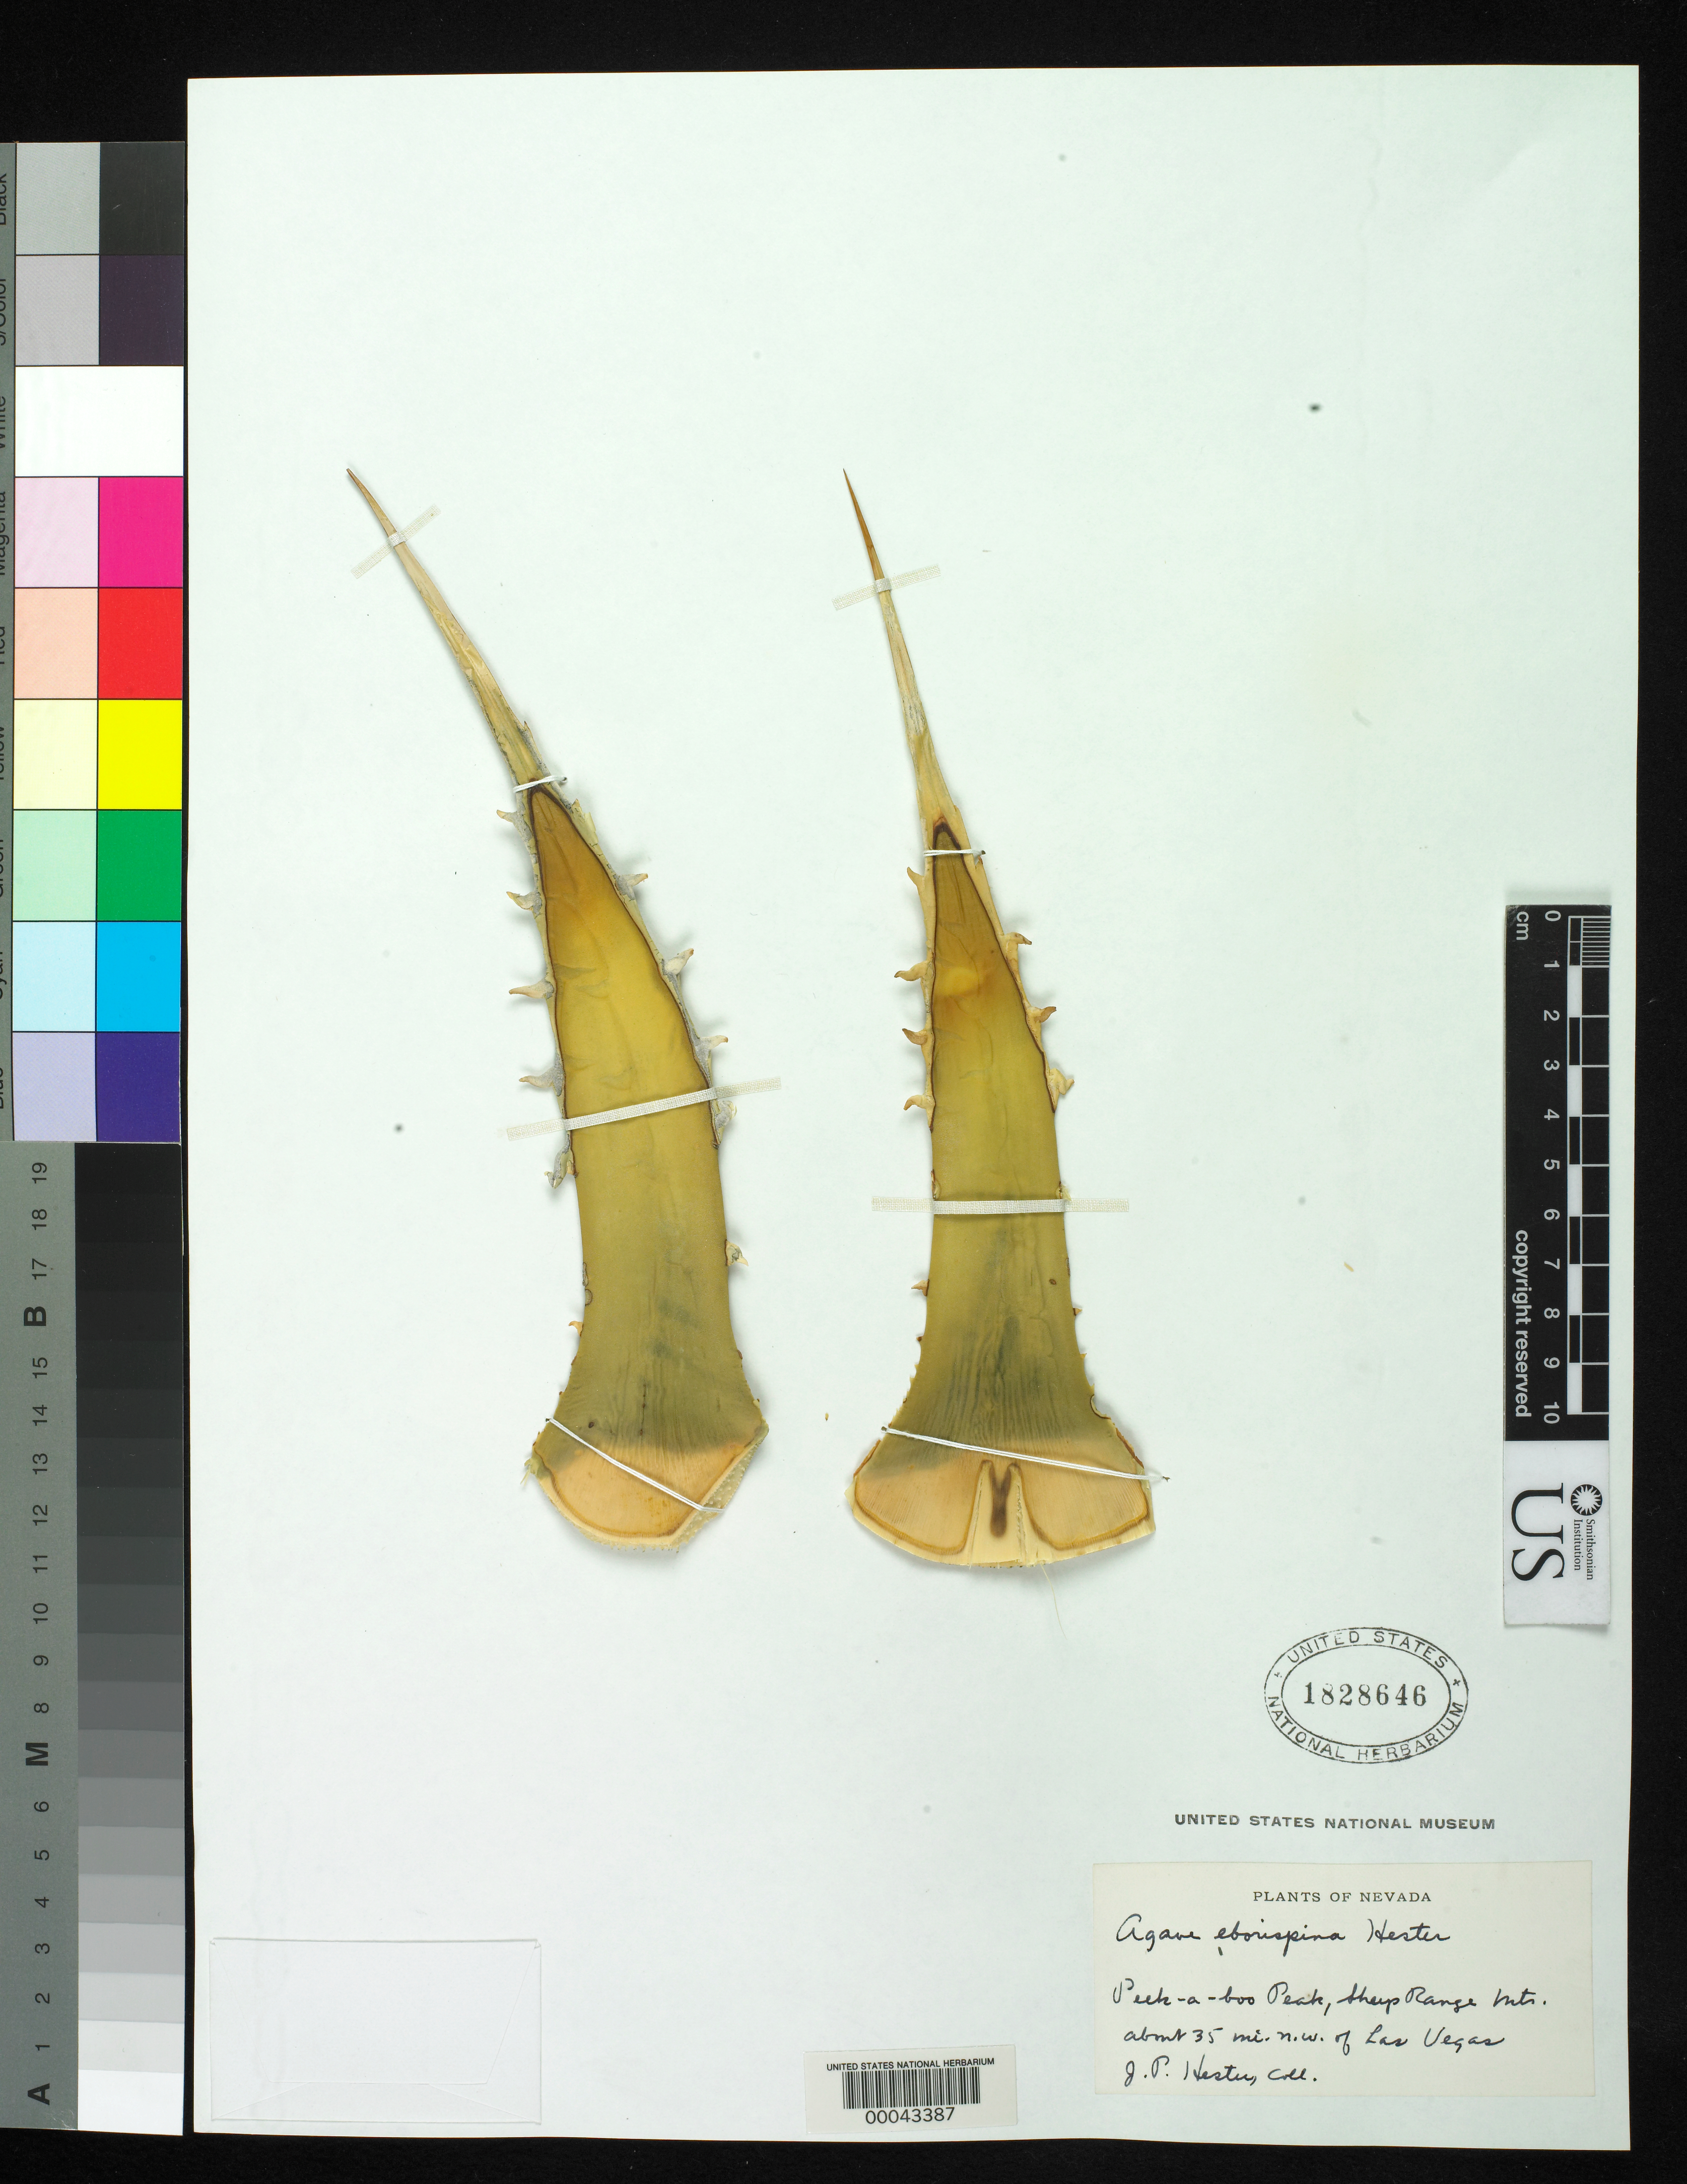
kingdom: Plantae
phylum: Tracheophyta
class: Liliopsida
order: Asparagales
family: Asparagaceae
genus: Agave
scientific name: Agave utahensis var. eborispina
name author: (Hester) Breitung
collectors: J. P. Hester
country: United States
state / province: Nevada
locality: Peek-a-boo peak, sheep range mts., about 35 mi nw of las vegas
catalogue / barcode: US 1828646